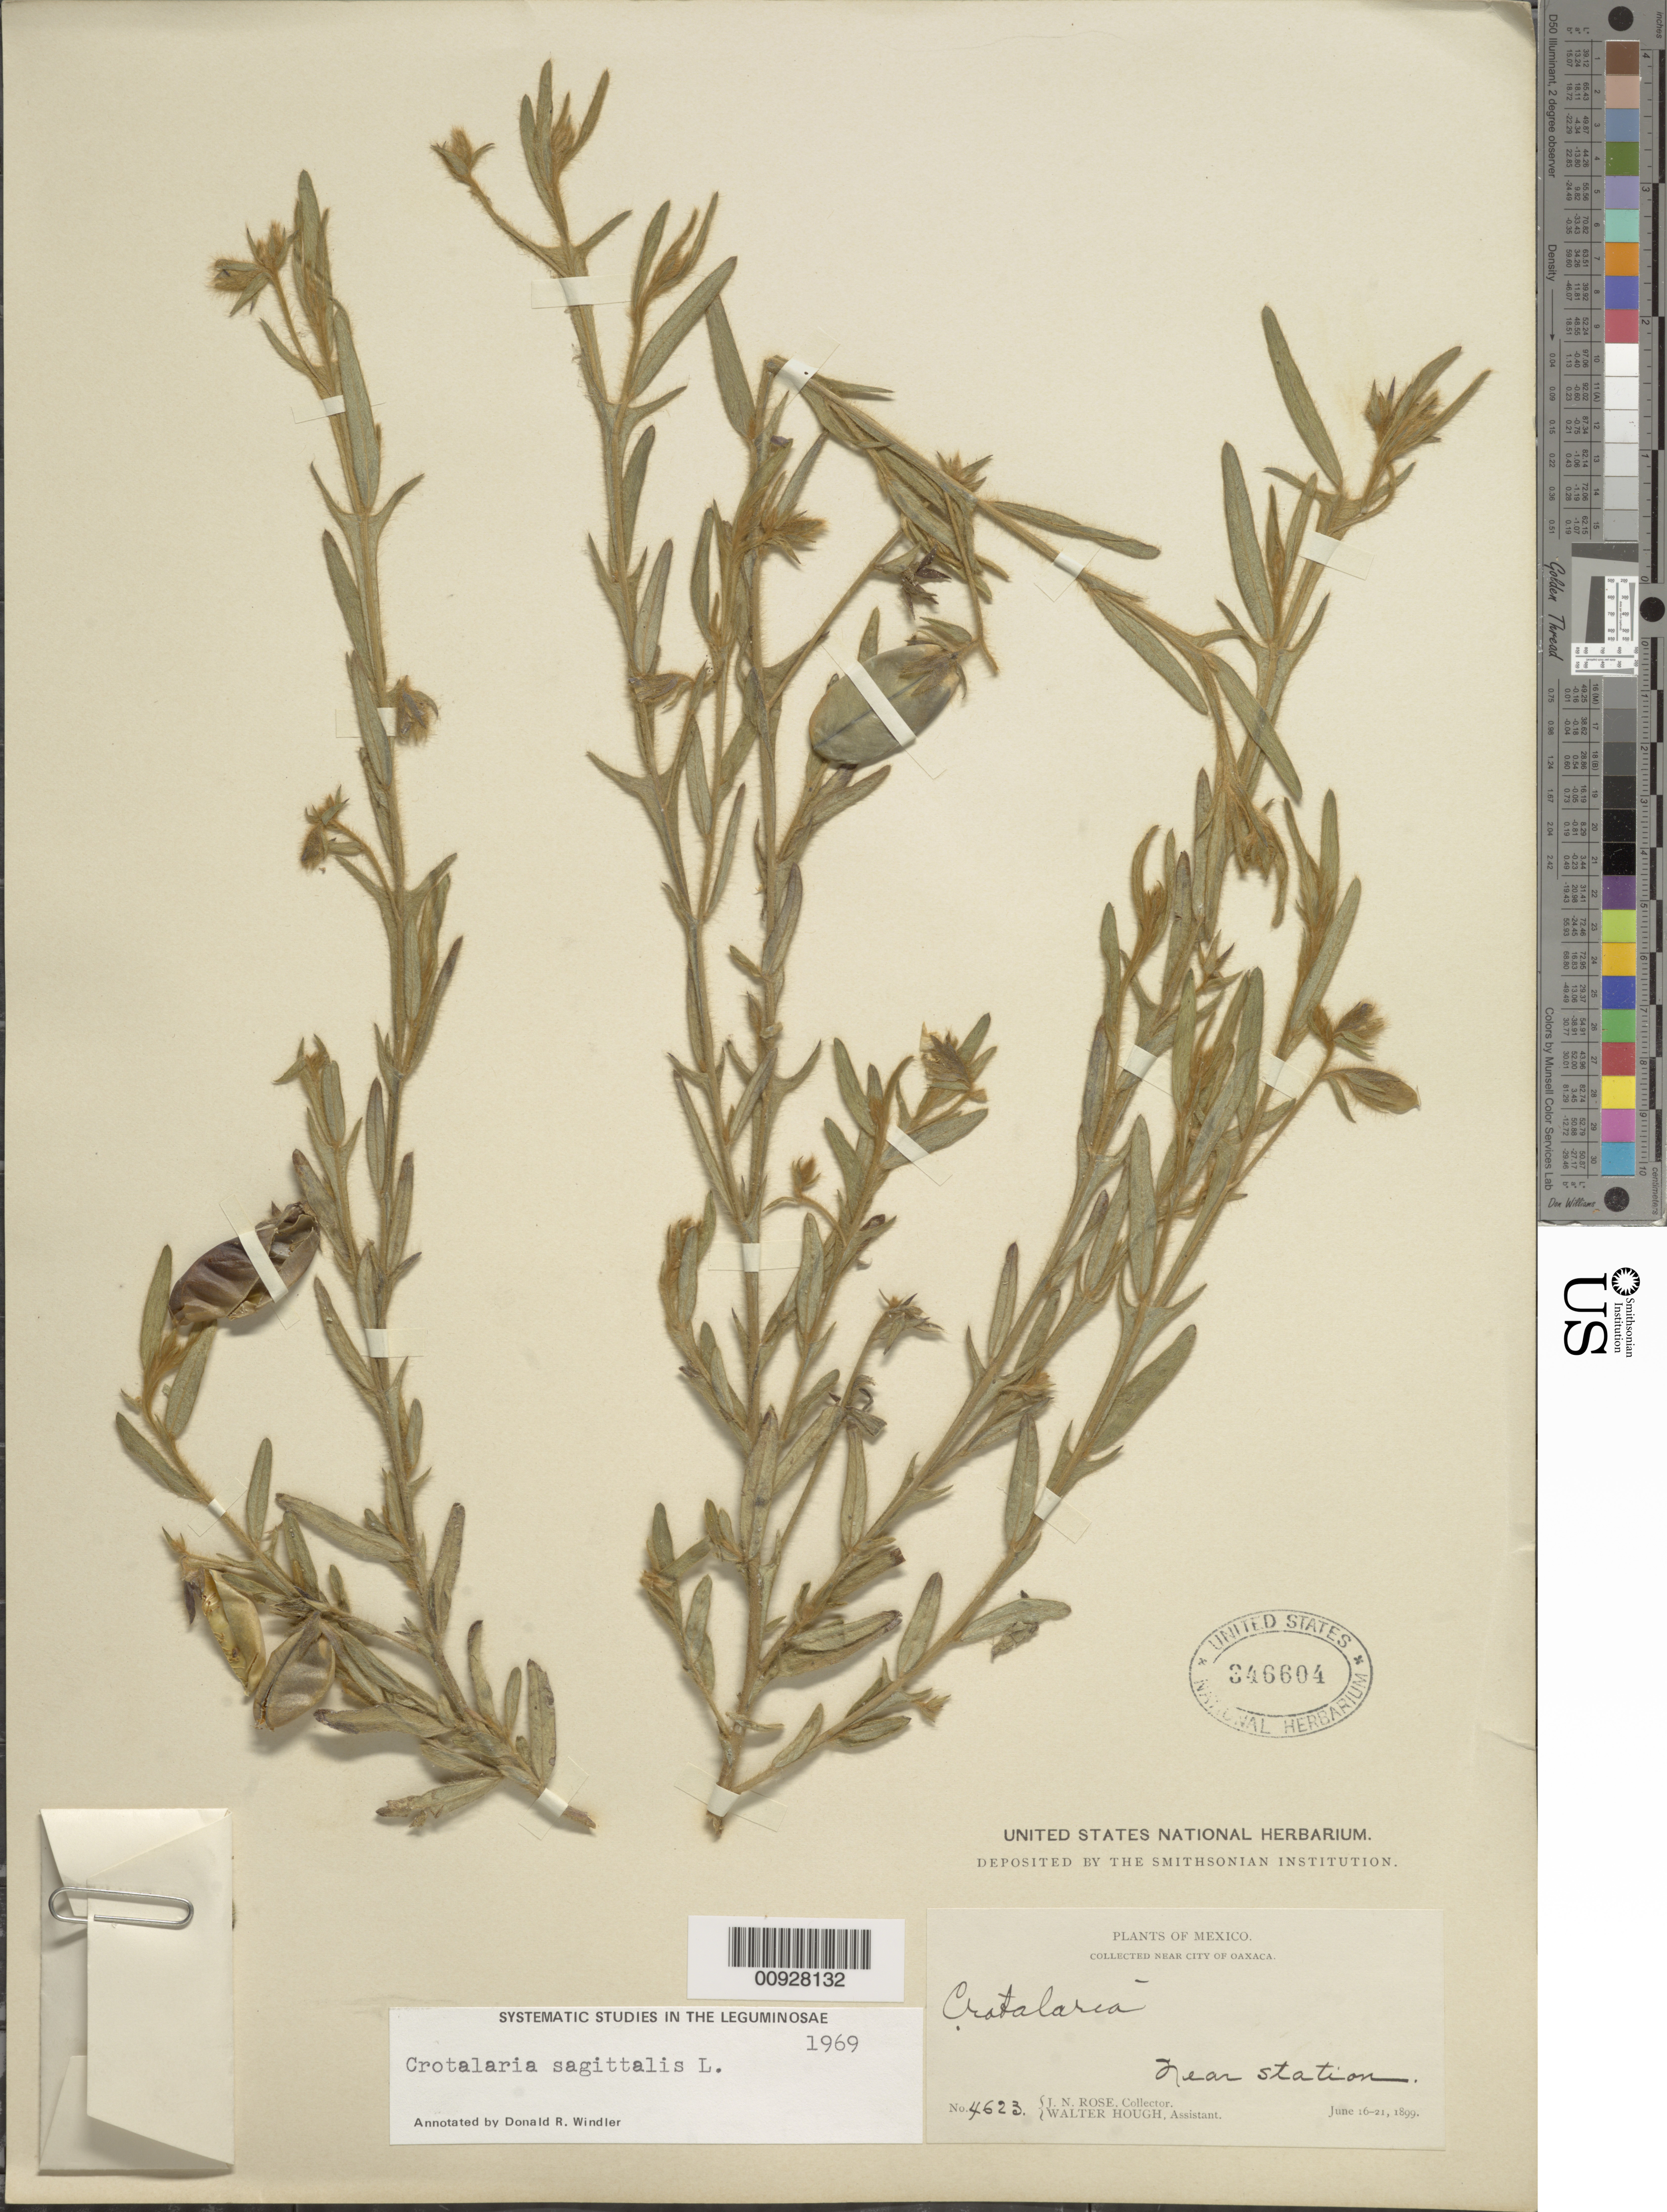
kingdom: Plantae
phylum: Tracheophyta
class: Magnoliopsida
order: Fabales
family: Fabaceae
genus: Crotalaria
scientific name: Crotalaria sagittalis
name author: L.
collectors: J. N. Rose & W. Hough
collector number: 4623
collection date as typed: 16 Jun 1899 to 21 Jun 1899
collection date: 1899-06-16/1899-06-21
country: Mexico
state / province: Oaxaca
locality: Near city of Oaxaca.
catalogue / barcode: US 346604